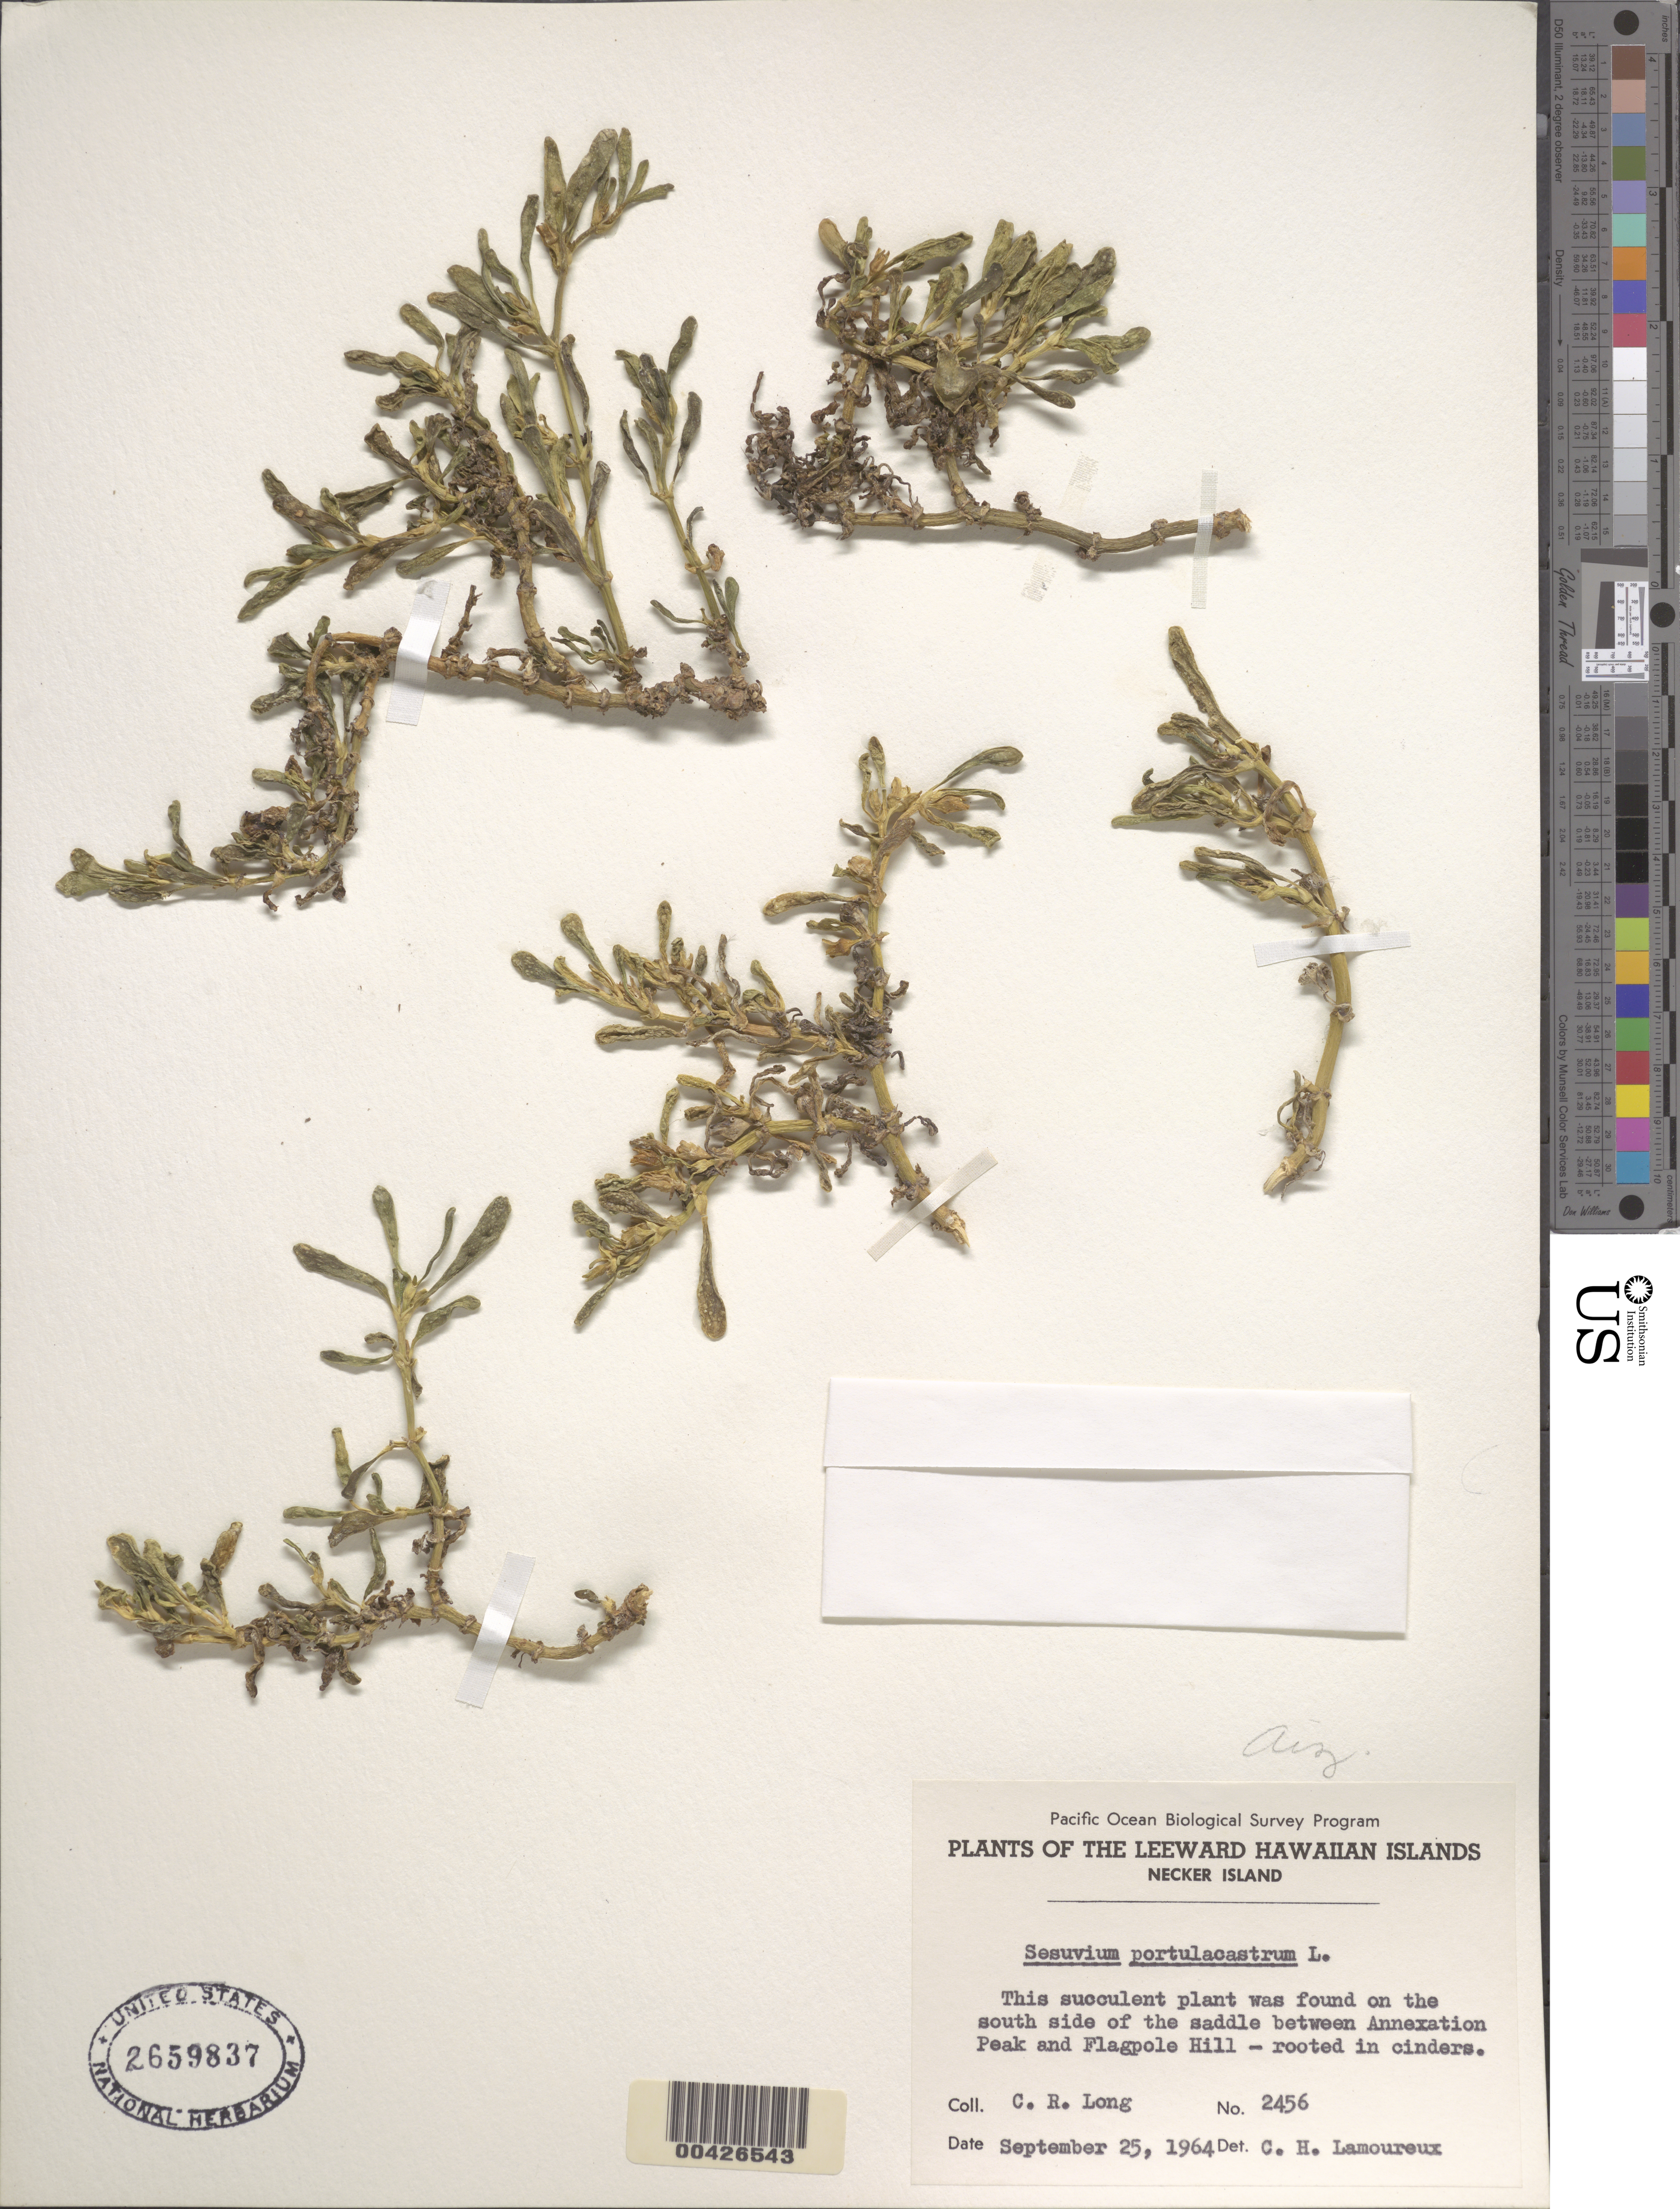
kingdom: Plantae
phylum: Tracheophyta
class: Magnoliopsida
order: Caryophyllales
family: Aizoaceae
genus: Sesuvium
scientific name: Sesuvium portulacastrum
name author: (L.) L.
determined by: Lamoureux, C. H.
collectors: C. Long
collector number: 2456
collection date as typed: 25 Sep 1964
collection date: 1964-09-25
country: United States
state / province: Hawaii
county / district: Honolulu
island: Necker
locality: on the south side of the saddle between Annexation Peak and Flagpole Hill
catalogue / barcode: US 2659837